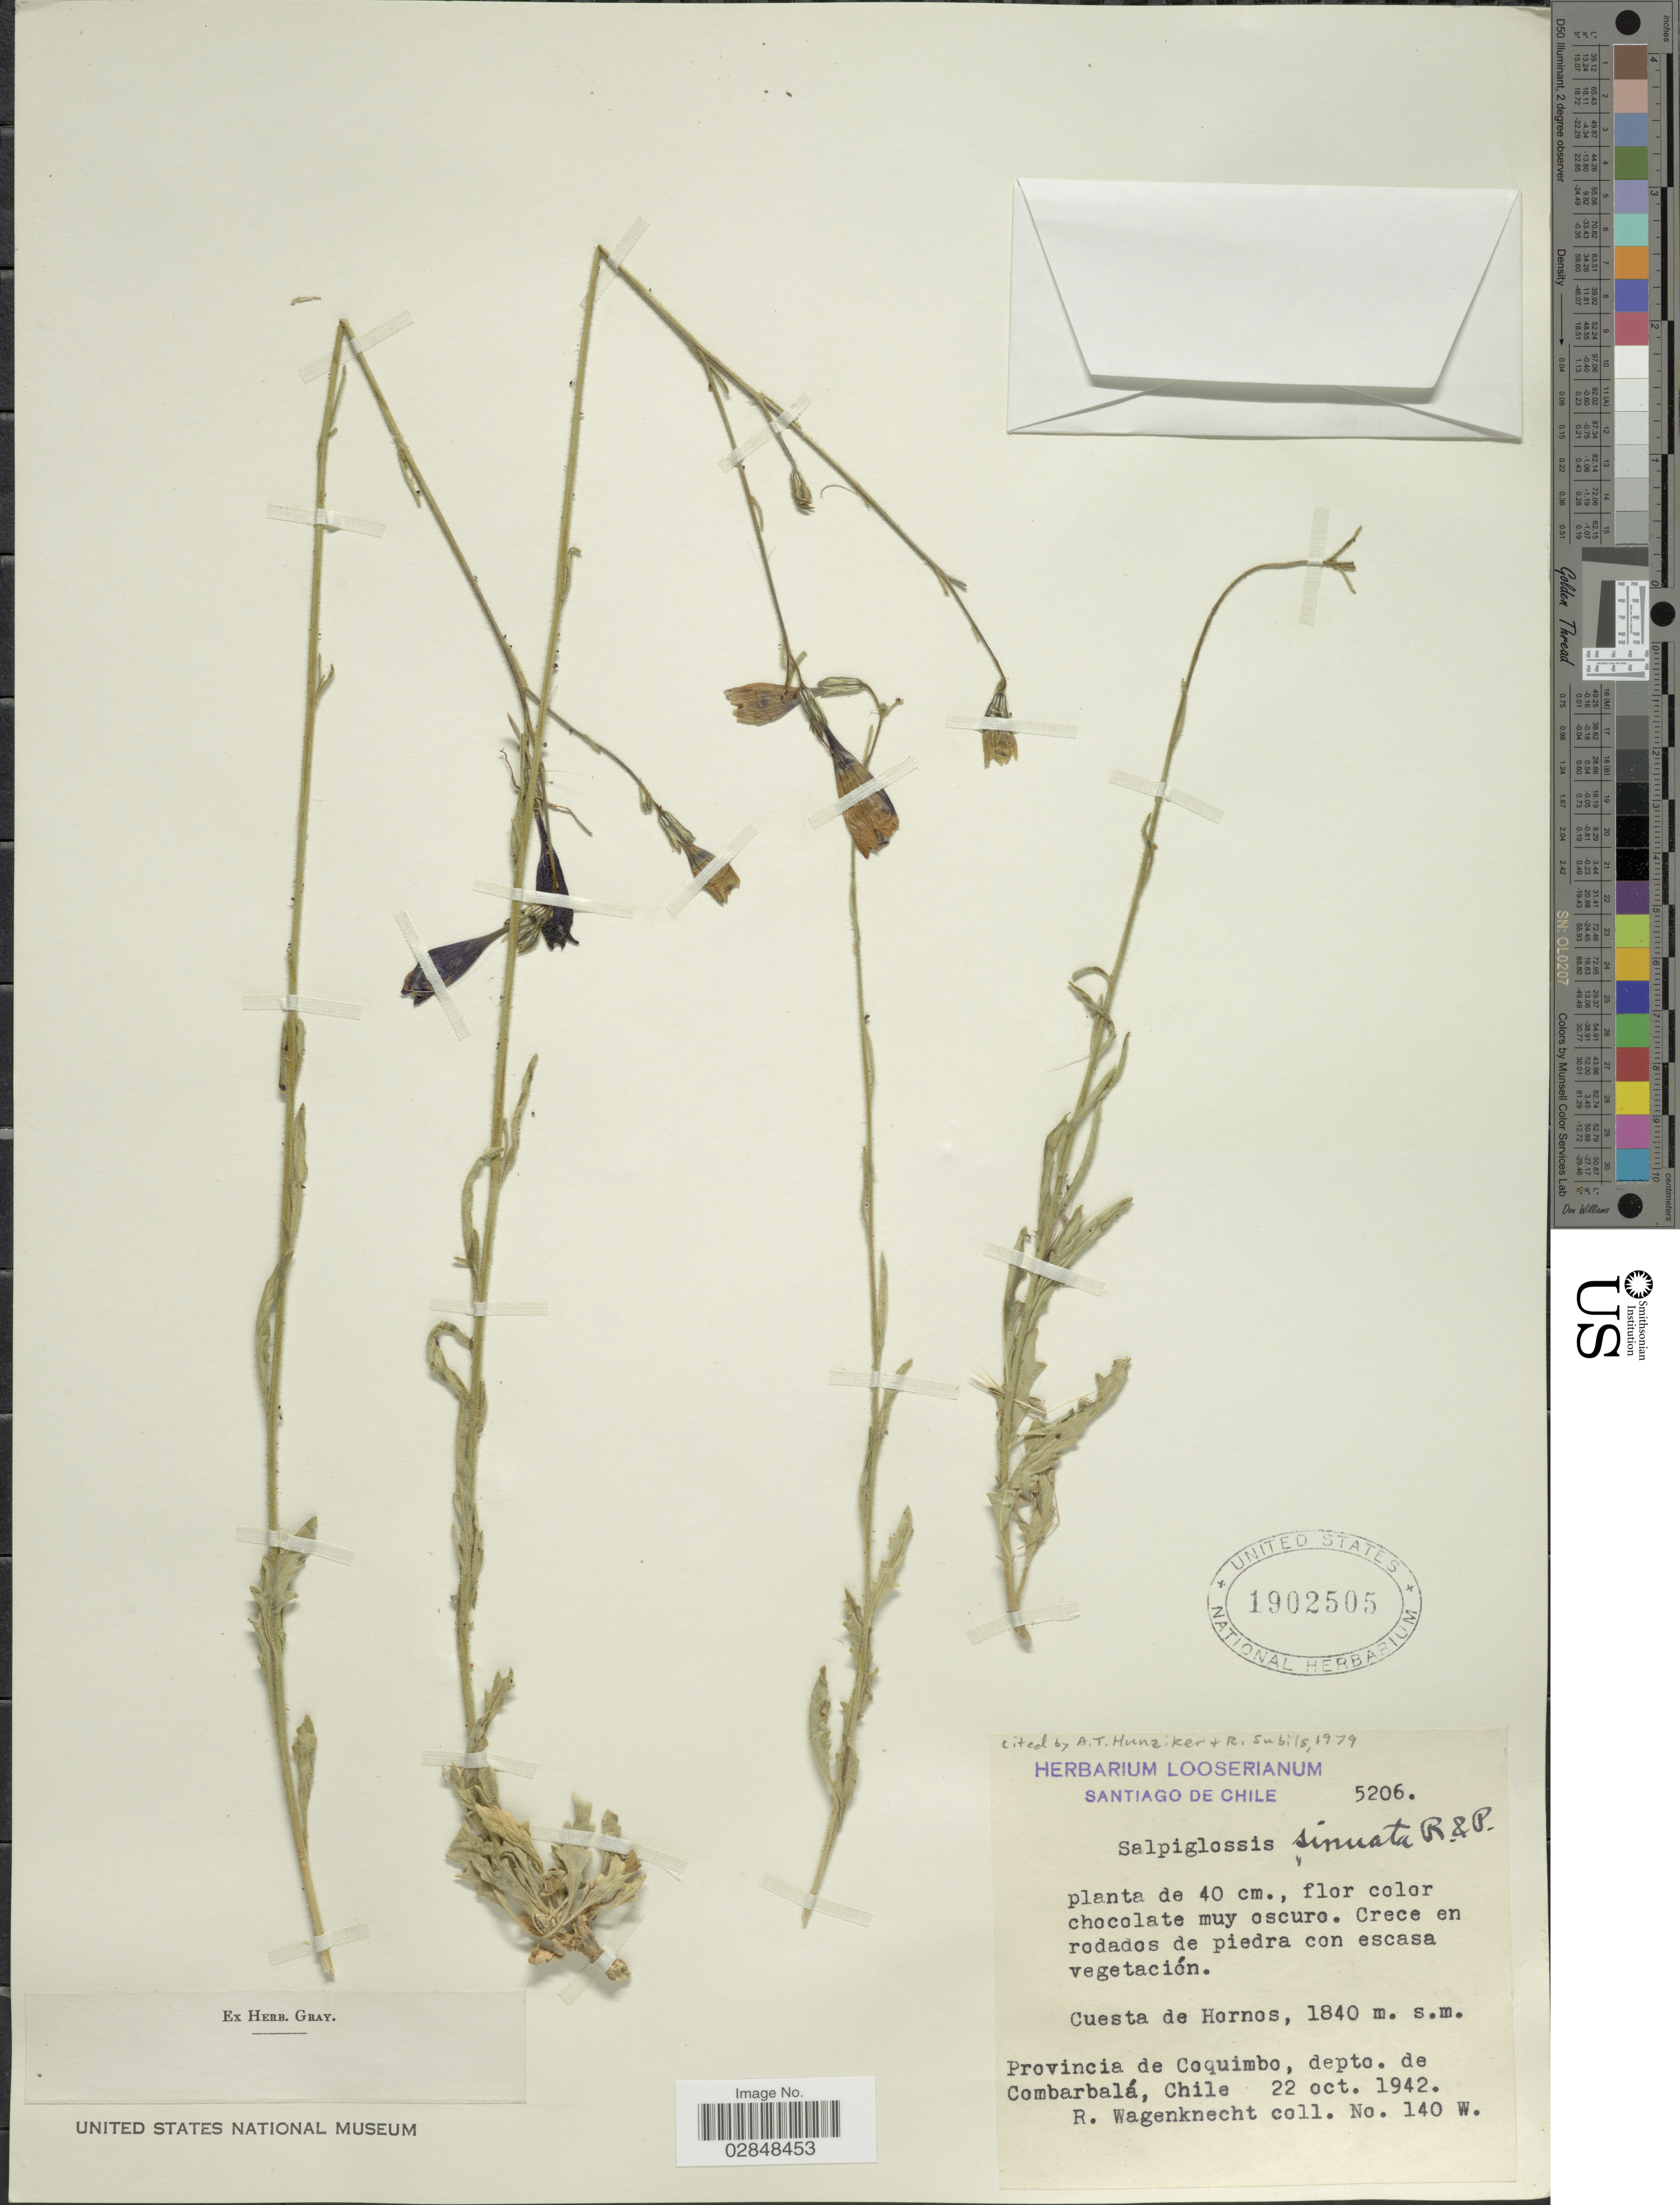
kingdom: Plantae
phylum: Tracheophyta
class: Magnoliopsida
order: Solanales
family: Solanaceae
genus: Salpiglossis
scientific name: Salpiglossis sinuata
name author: Ruiz & Pav.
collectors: R. Wagenknecht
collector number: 140W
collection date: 1942-10-22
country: Chile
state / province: Coquimbo (IV)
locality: Depto. de Combarbalá. Cuesta de Hornos.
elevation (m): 1840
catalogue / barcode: US 1902505